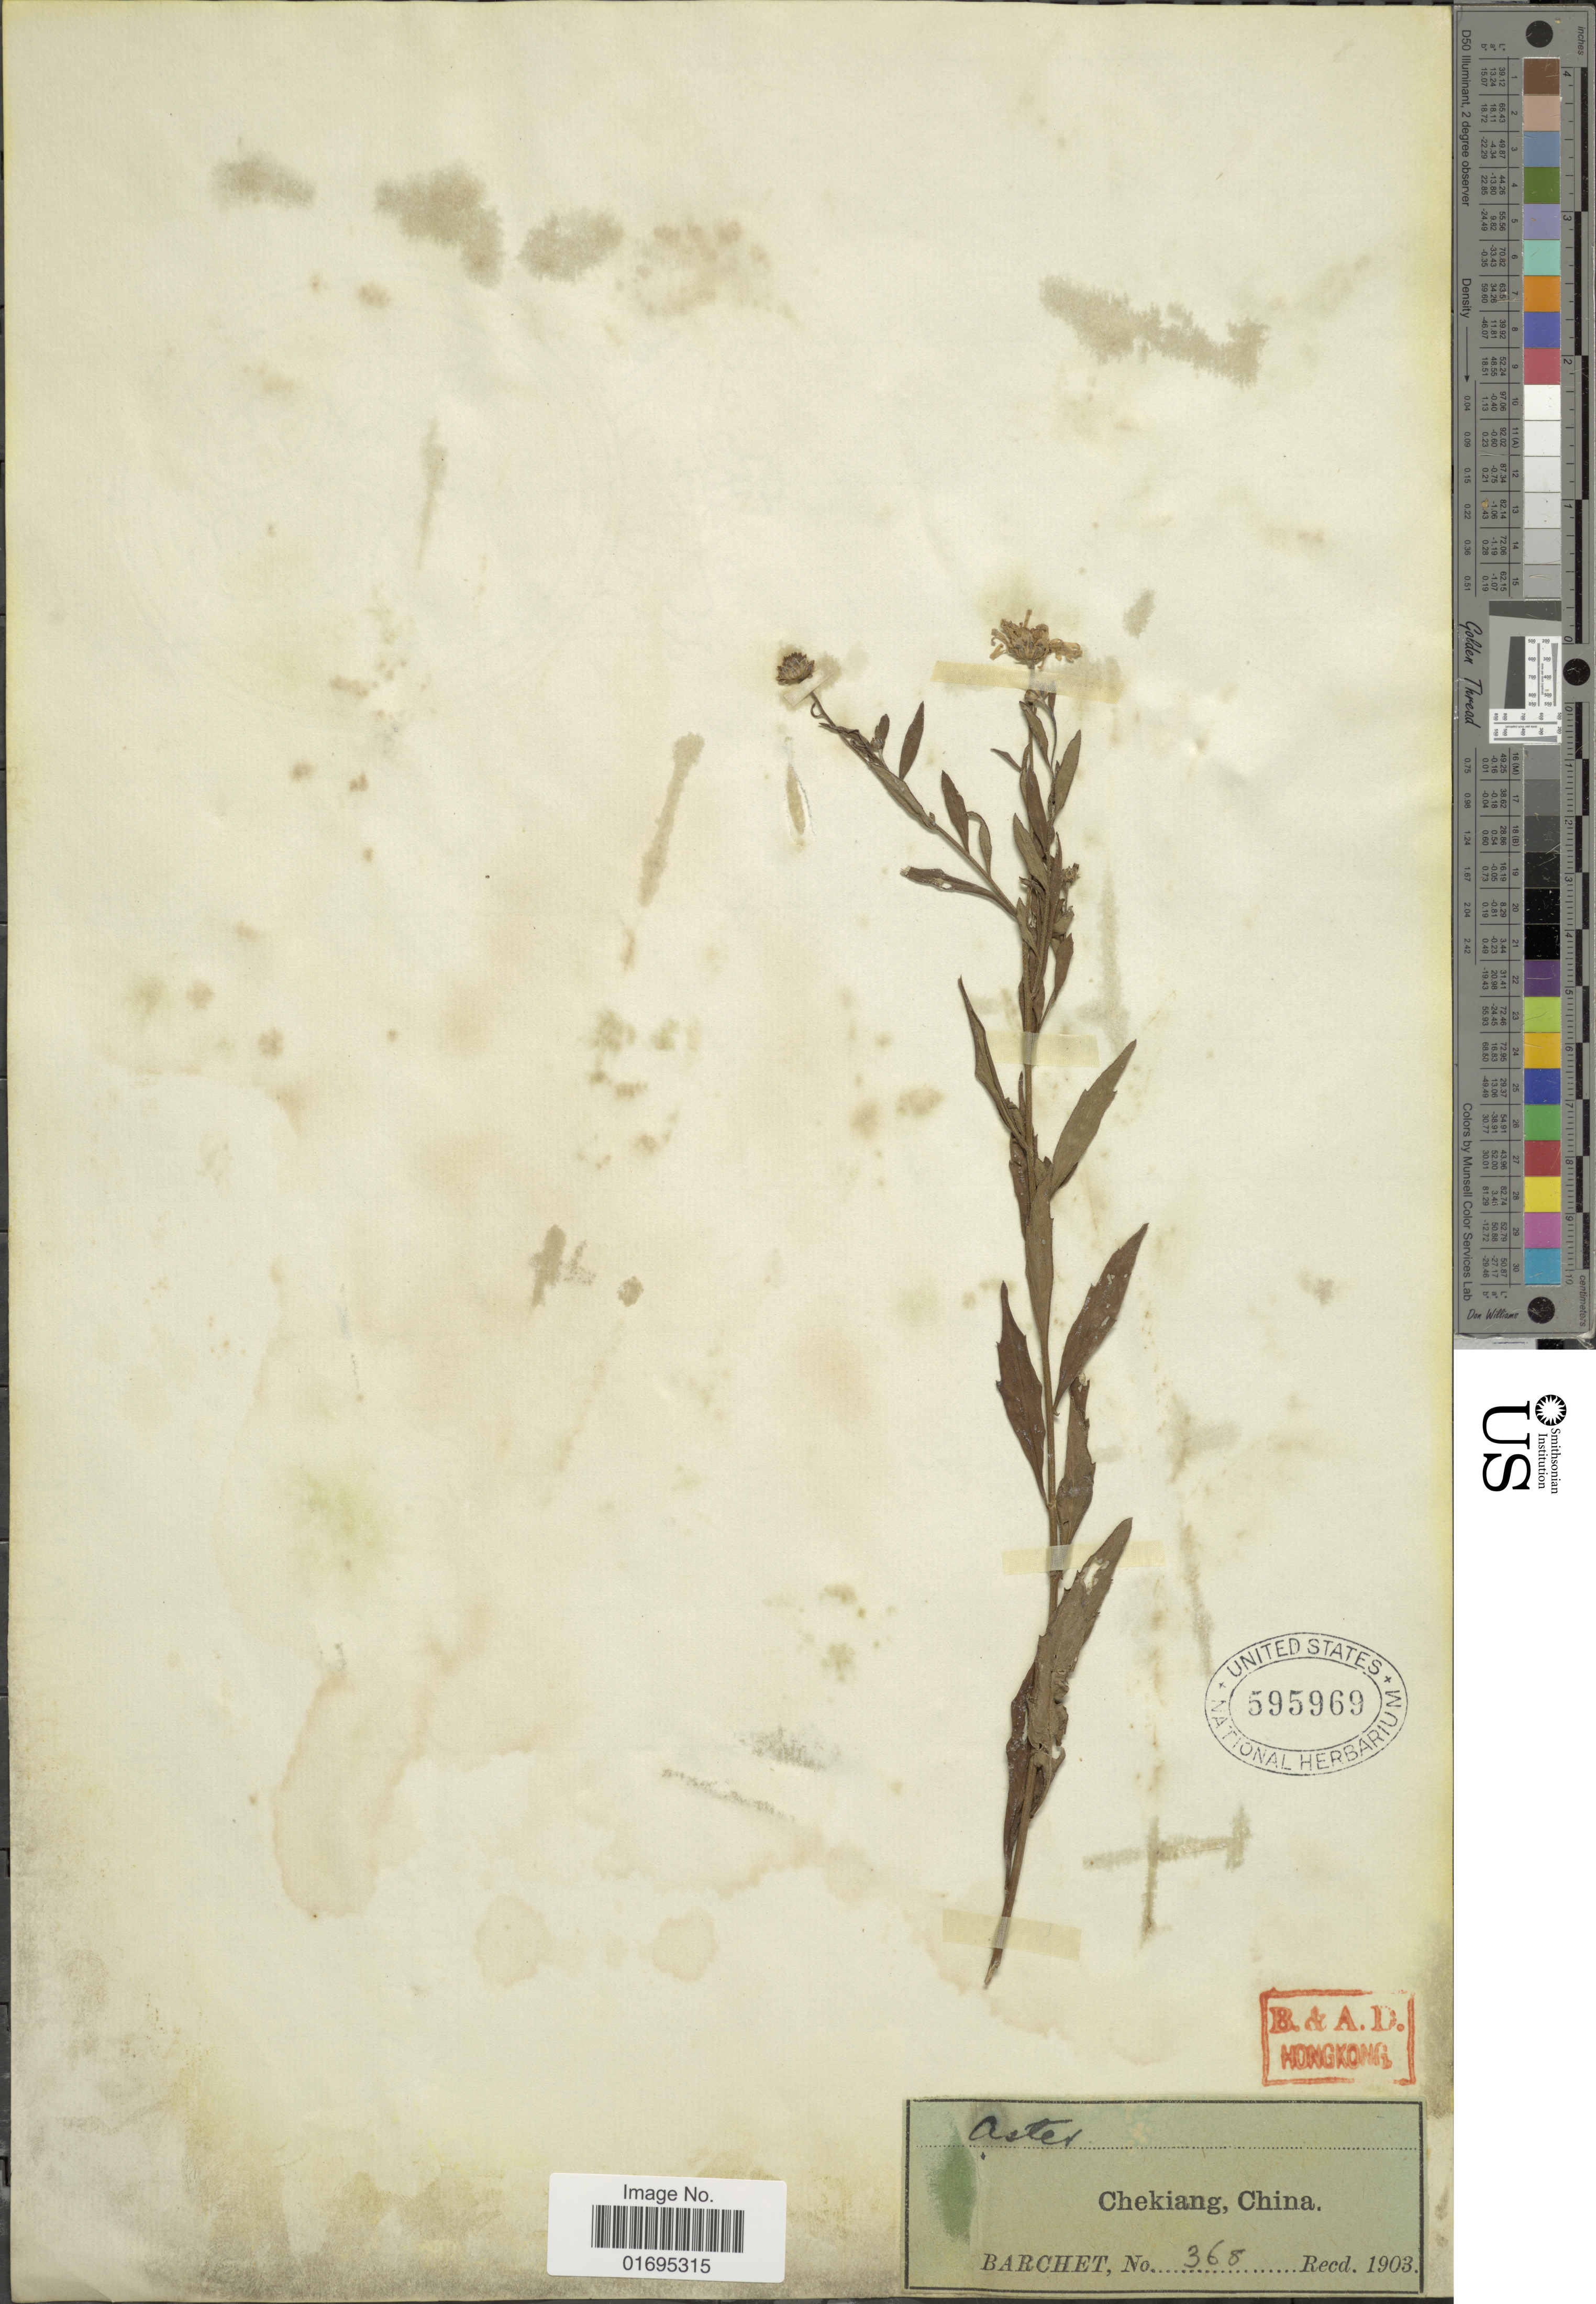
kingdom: Plantae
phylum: Tracheophyta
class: Magnoliopsida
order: Asterales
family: Asteraceae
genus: Kalimeris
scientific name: Kalimeris sp.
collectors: S. P. Barchet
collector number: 365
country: China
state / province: Zhejiang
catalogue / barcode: US 595969